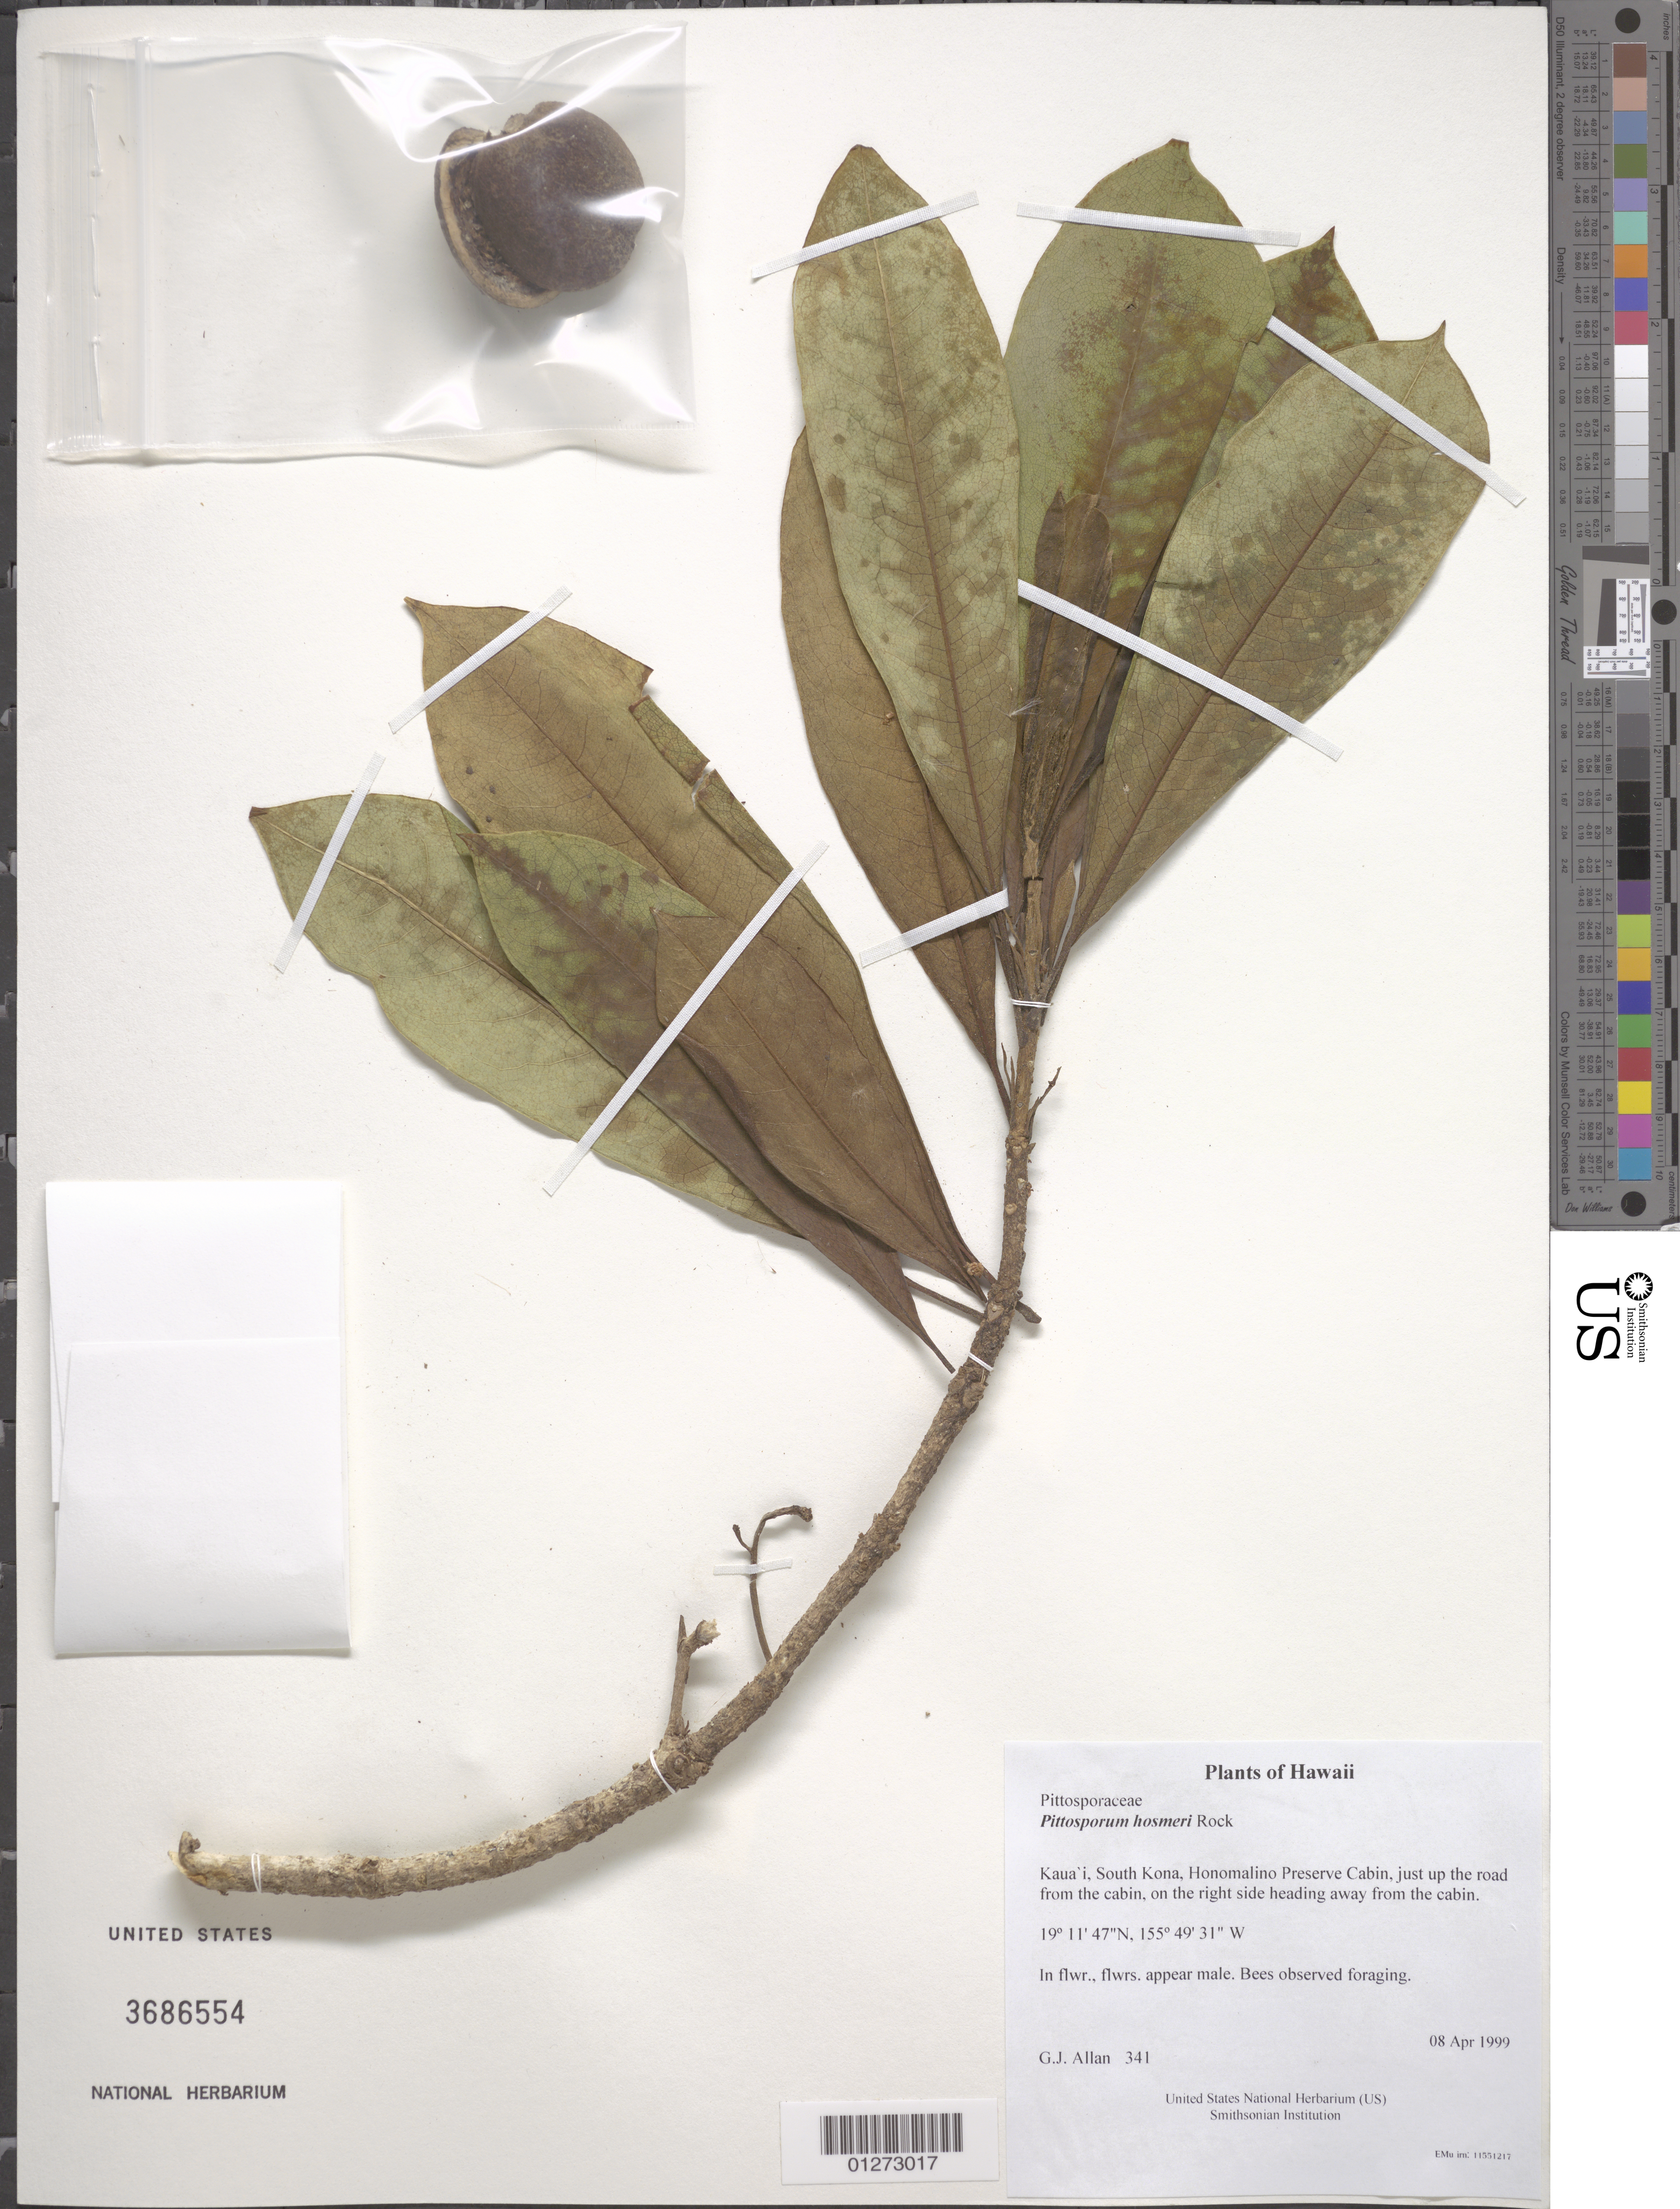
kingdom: Plantae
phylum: Tracheophyta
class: Magnoliopsida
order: Apiales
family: Pittosporaceae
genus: Pittosporum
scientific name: Pittosporum hosmeri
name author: Rock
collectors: G. Allan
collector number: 341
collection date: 1999-04-08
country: United States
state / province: Hawaii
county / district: Hawaii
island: Kaua'i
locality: South Kona, Honomalino Preserve Cabin, just up the road from the cabin, on the right side heading away from the cabin.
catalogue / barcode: US 3686554